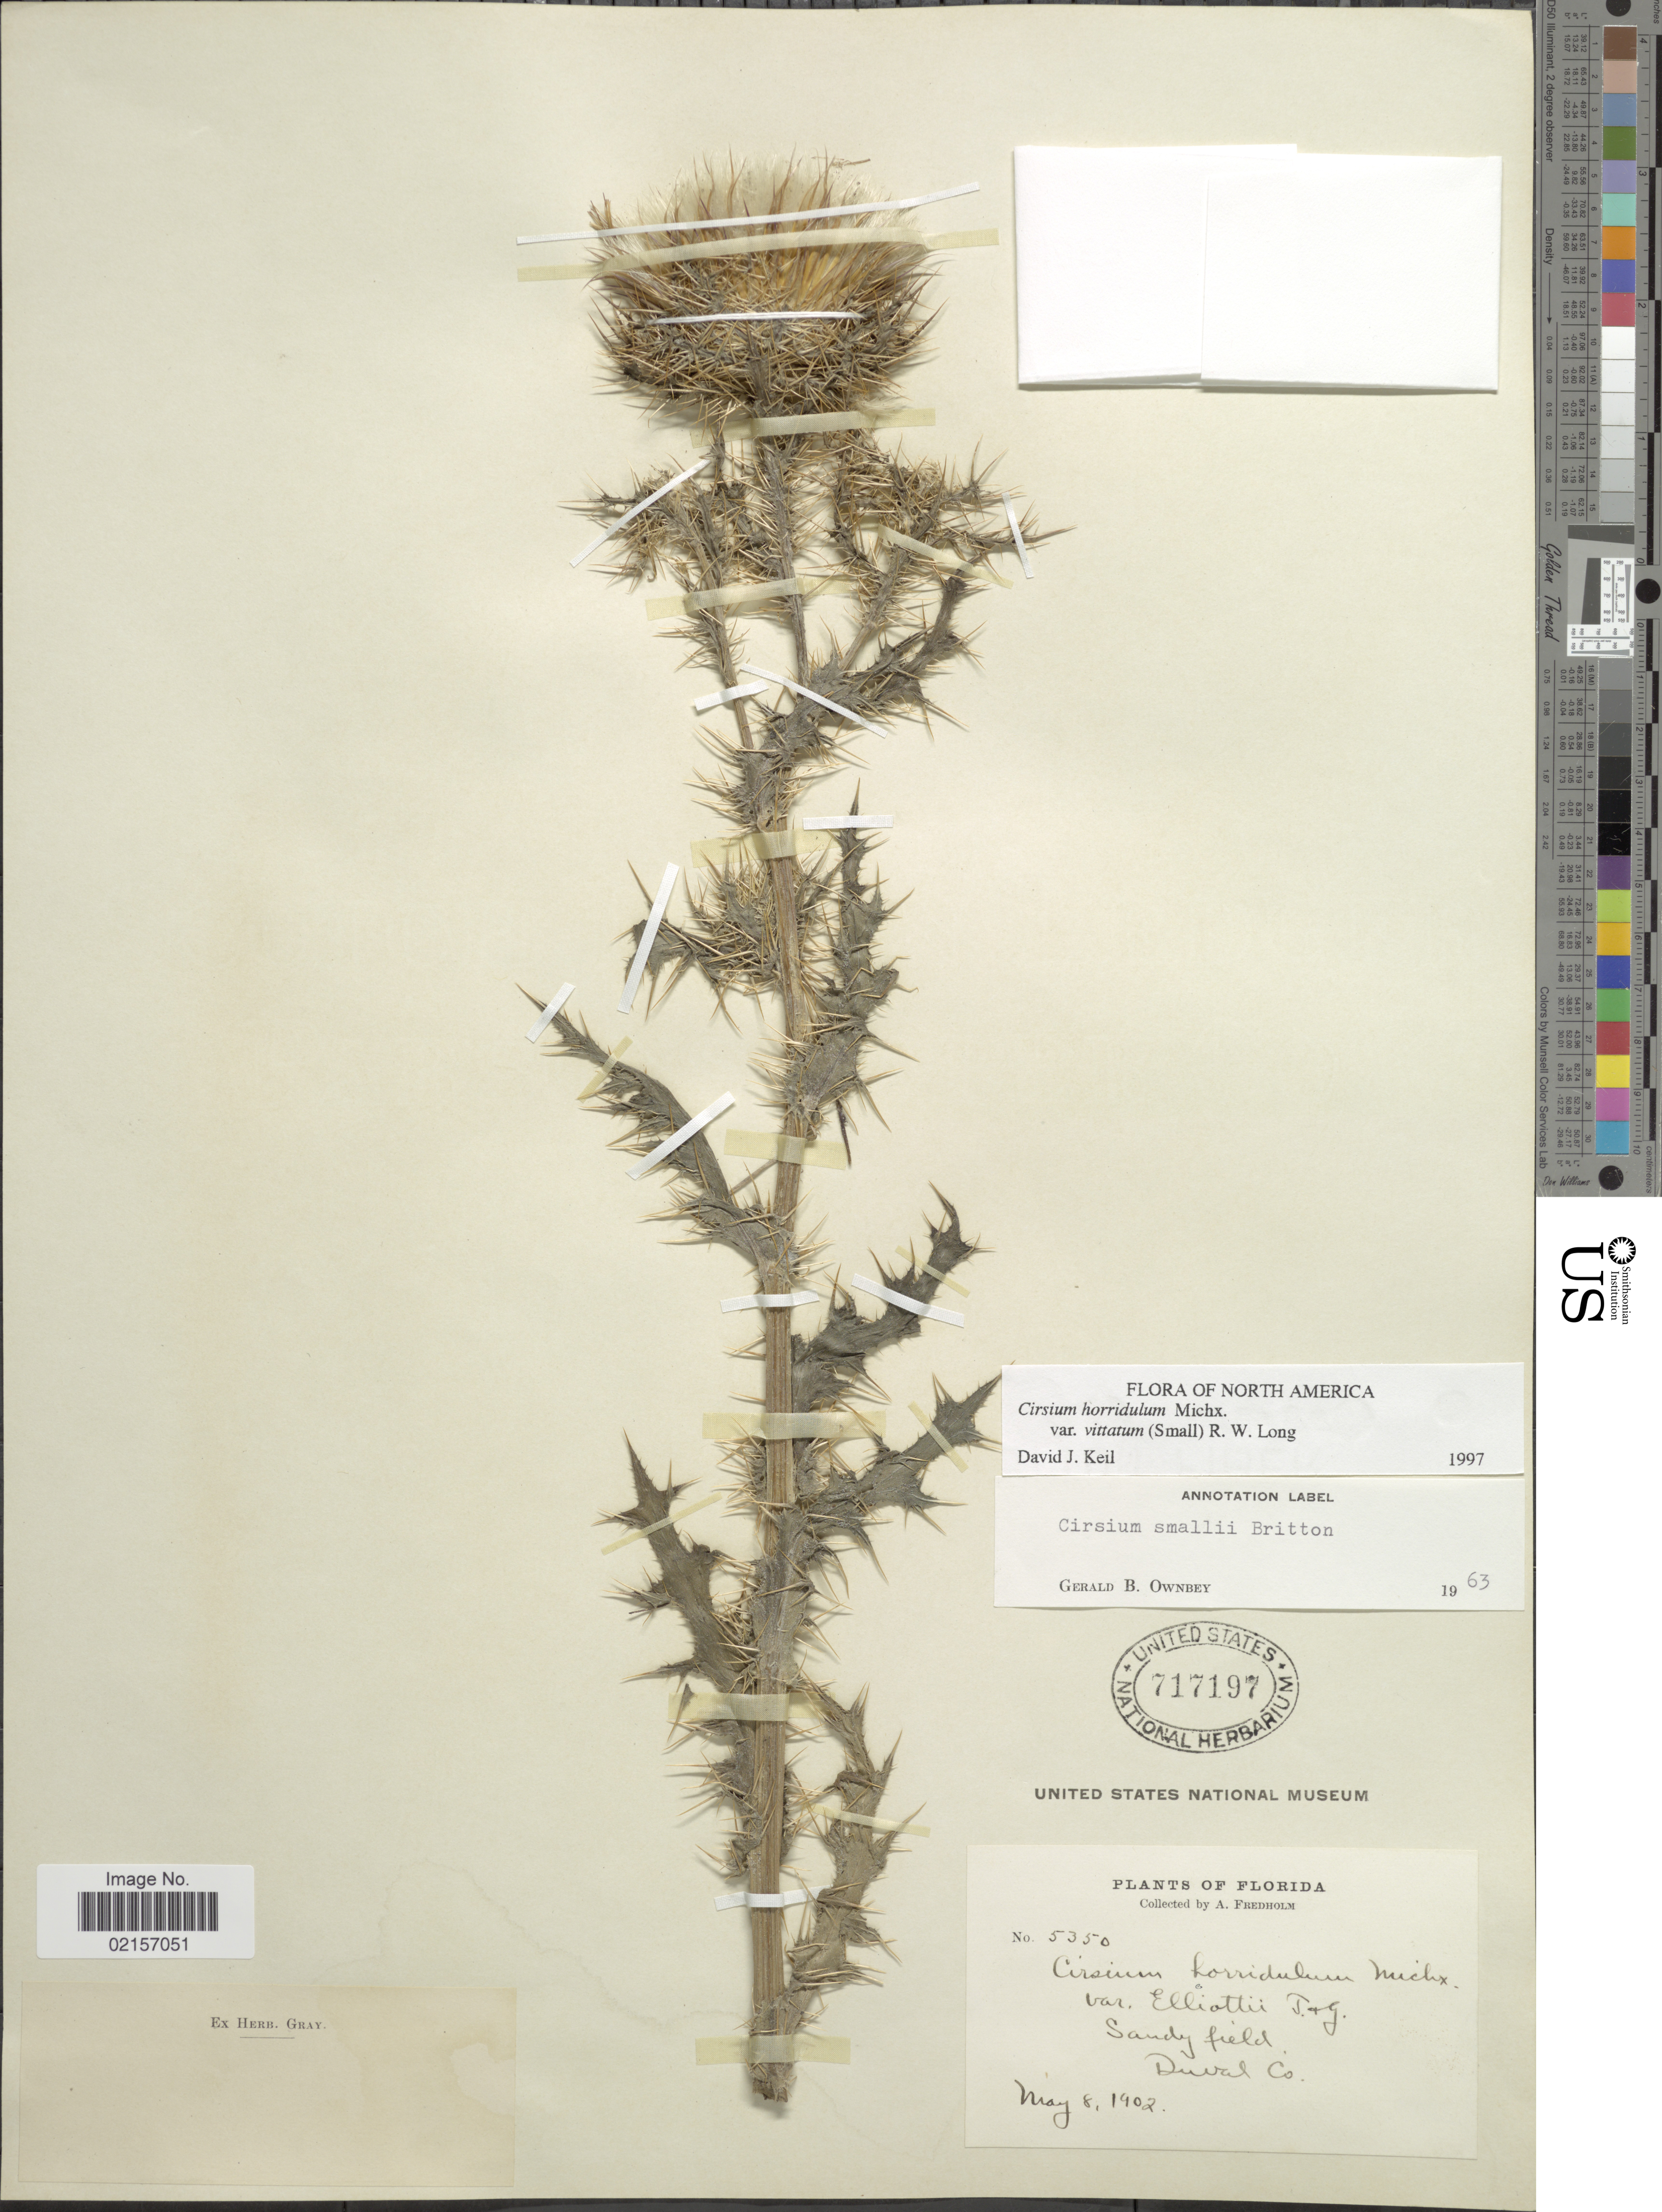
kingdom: Plantae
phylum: Tracheophyta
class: Magnoliopsida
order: Asterales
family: Asteraceae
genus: Cirsium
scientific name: Cirsium horridulum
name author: Michx.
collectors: A. Fredholm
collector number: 5350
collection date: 1902-05-08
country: United States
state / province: Florida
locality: Sandy fields, Duval Co.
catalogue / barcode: US 717197